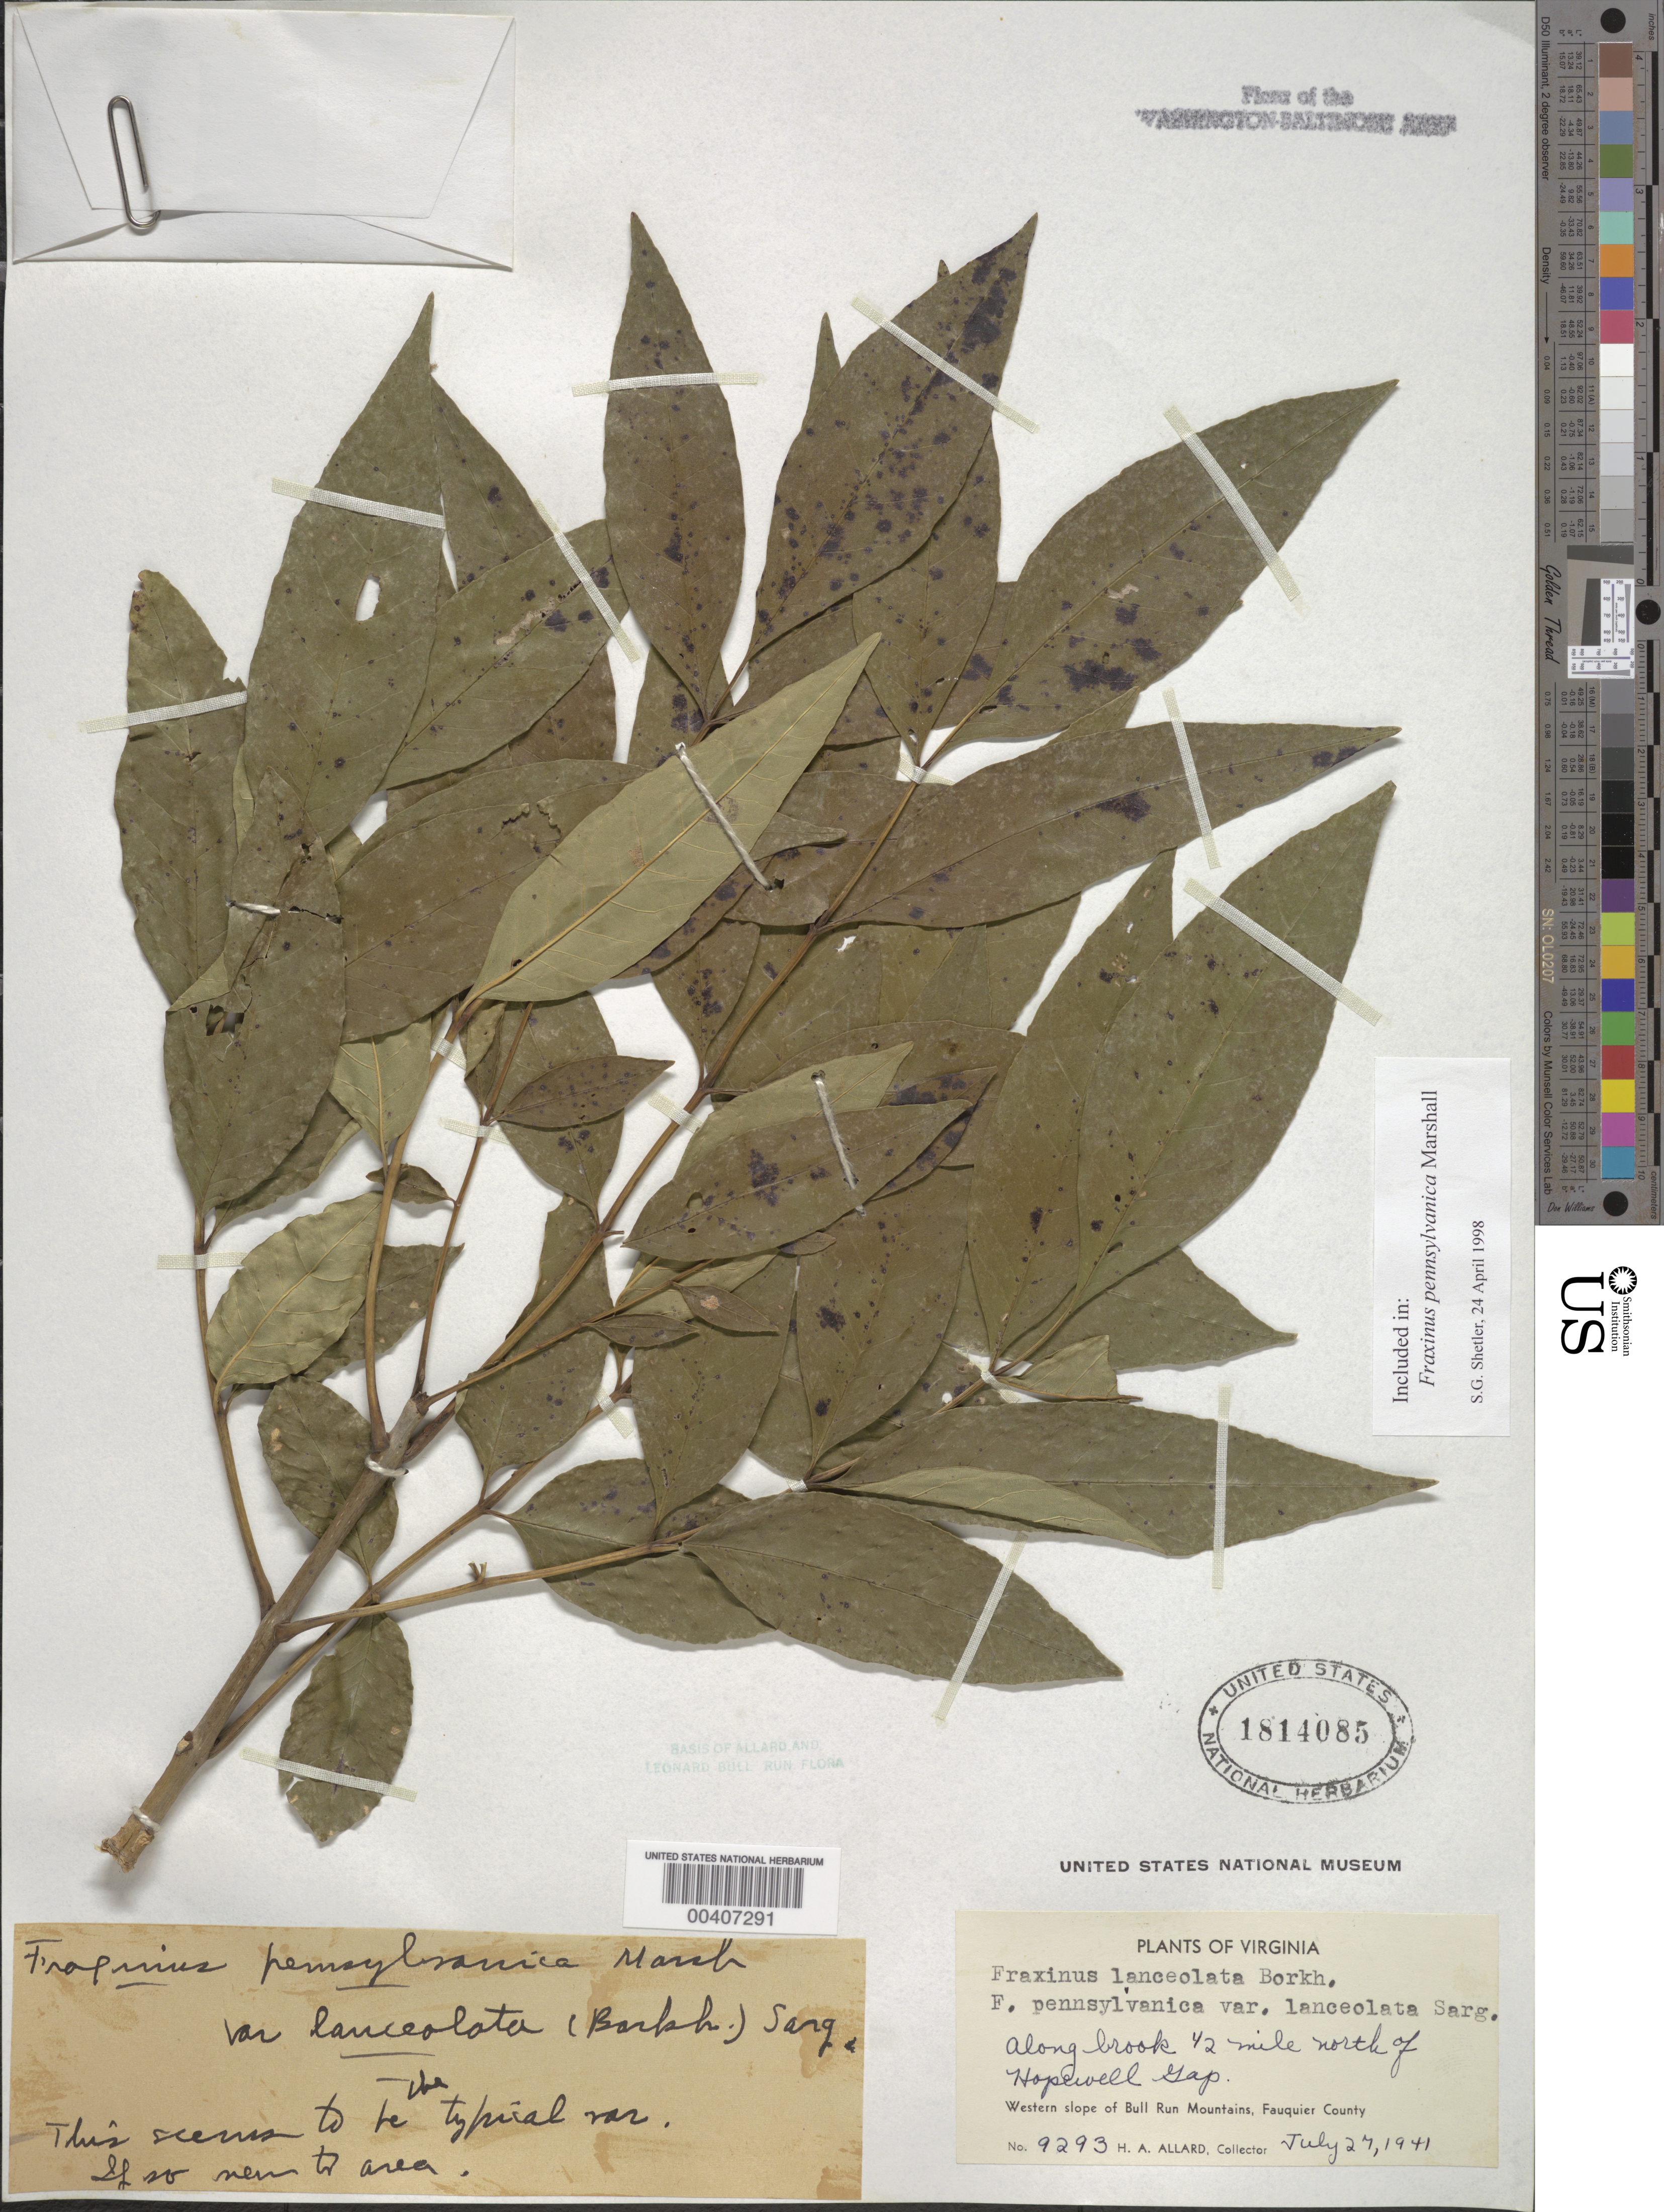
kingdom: Plantae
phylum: Tracheophyta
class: Magnoliopsida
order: Lamiales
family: Oleaceae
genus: Fraxinus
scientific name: Fraxinus pennsylvanica var. subintegerrima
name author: Marshall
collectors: H. A. Allard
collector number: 9293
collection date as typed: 27 Jul 1941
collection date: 1941-07-27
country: United States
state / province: Virginia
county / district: Fauquier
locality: North of Hopewell Gap, western slope of Bull Run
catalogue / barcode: US 1814085